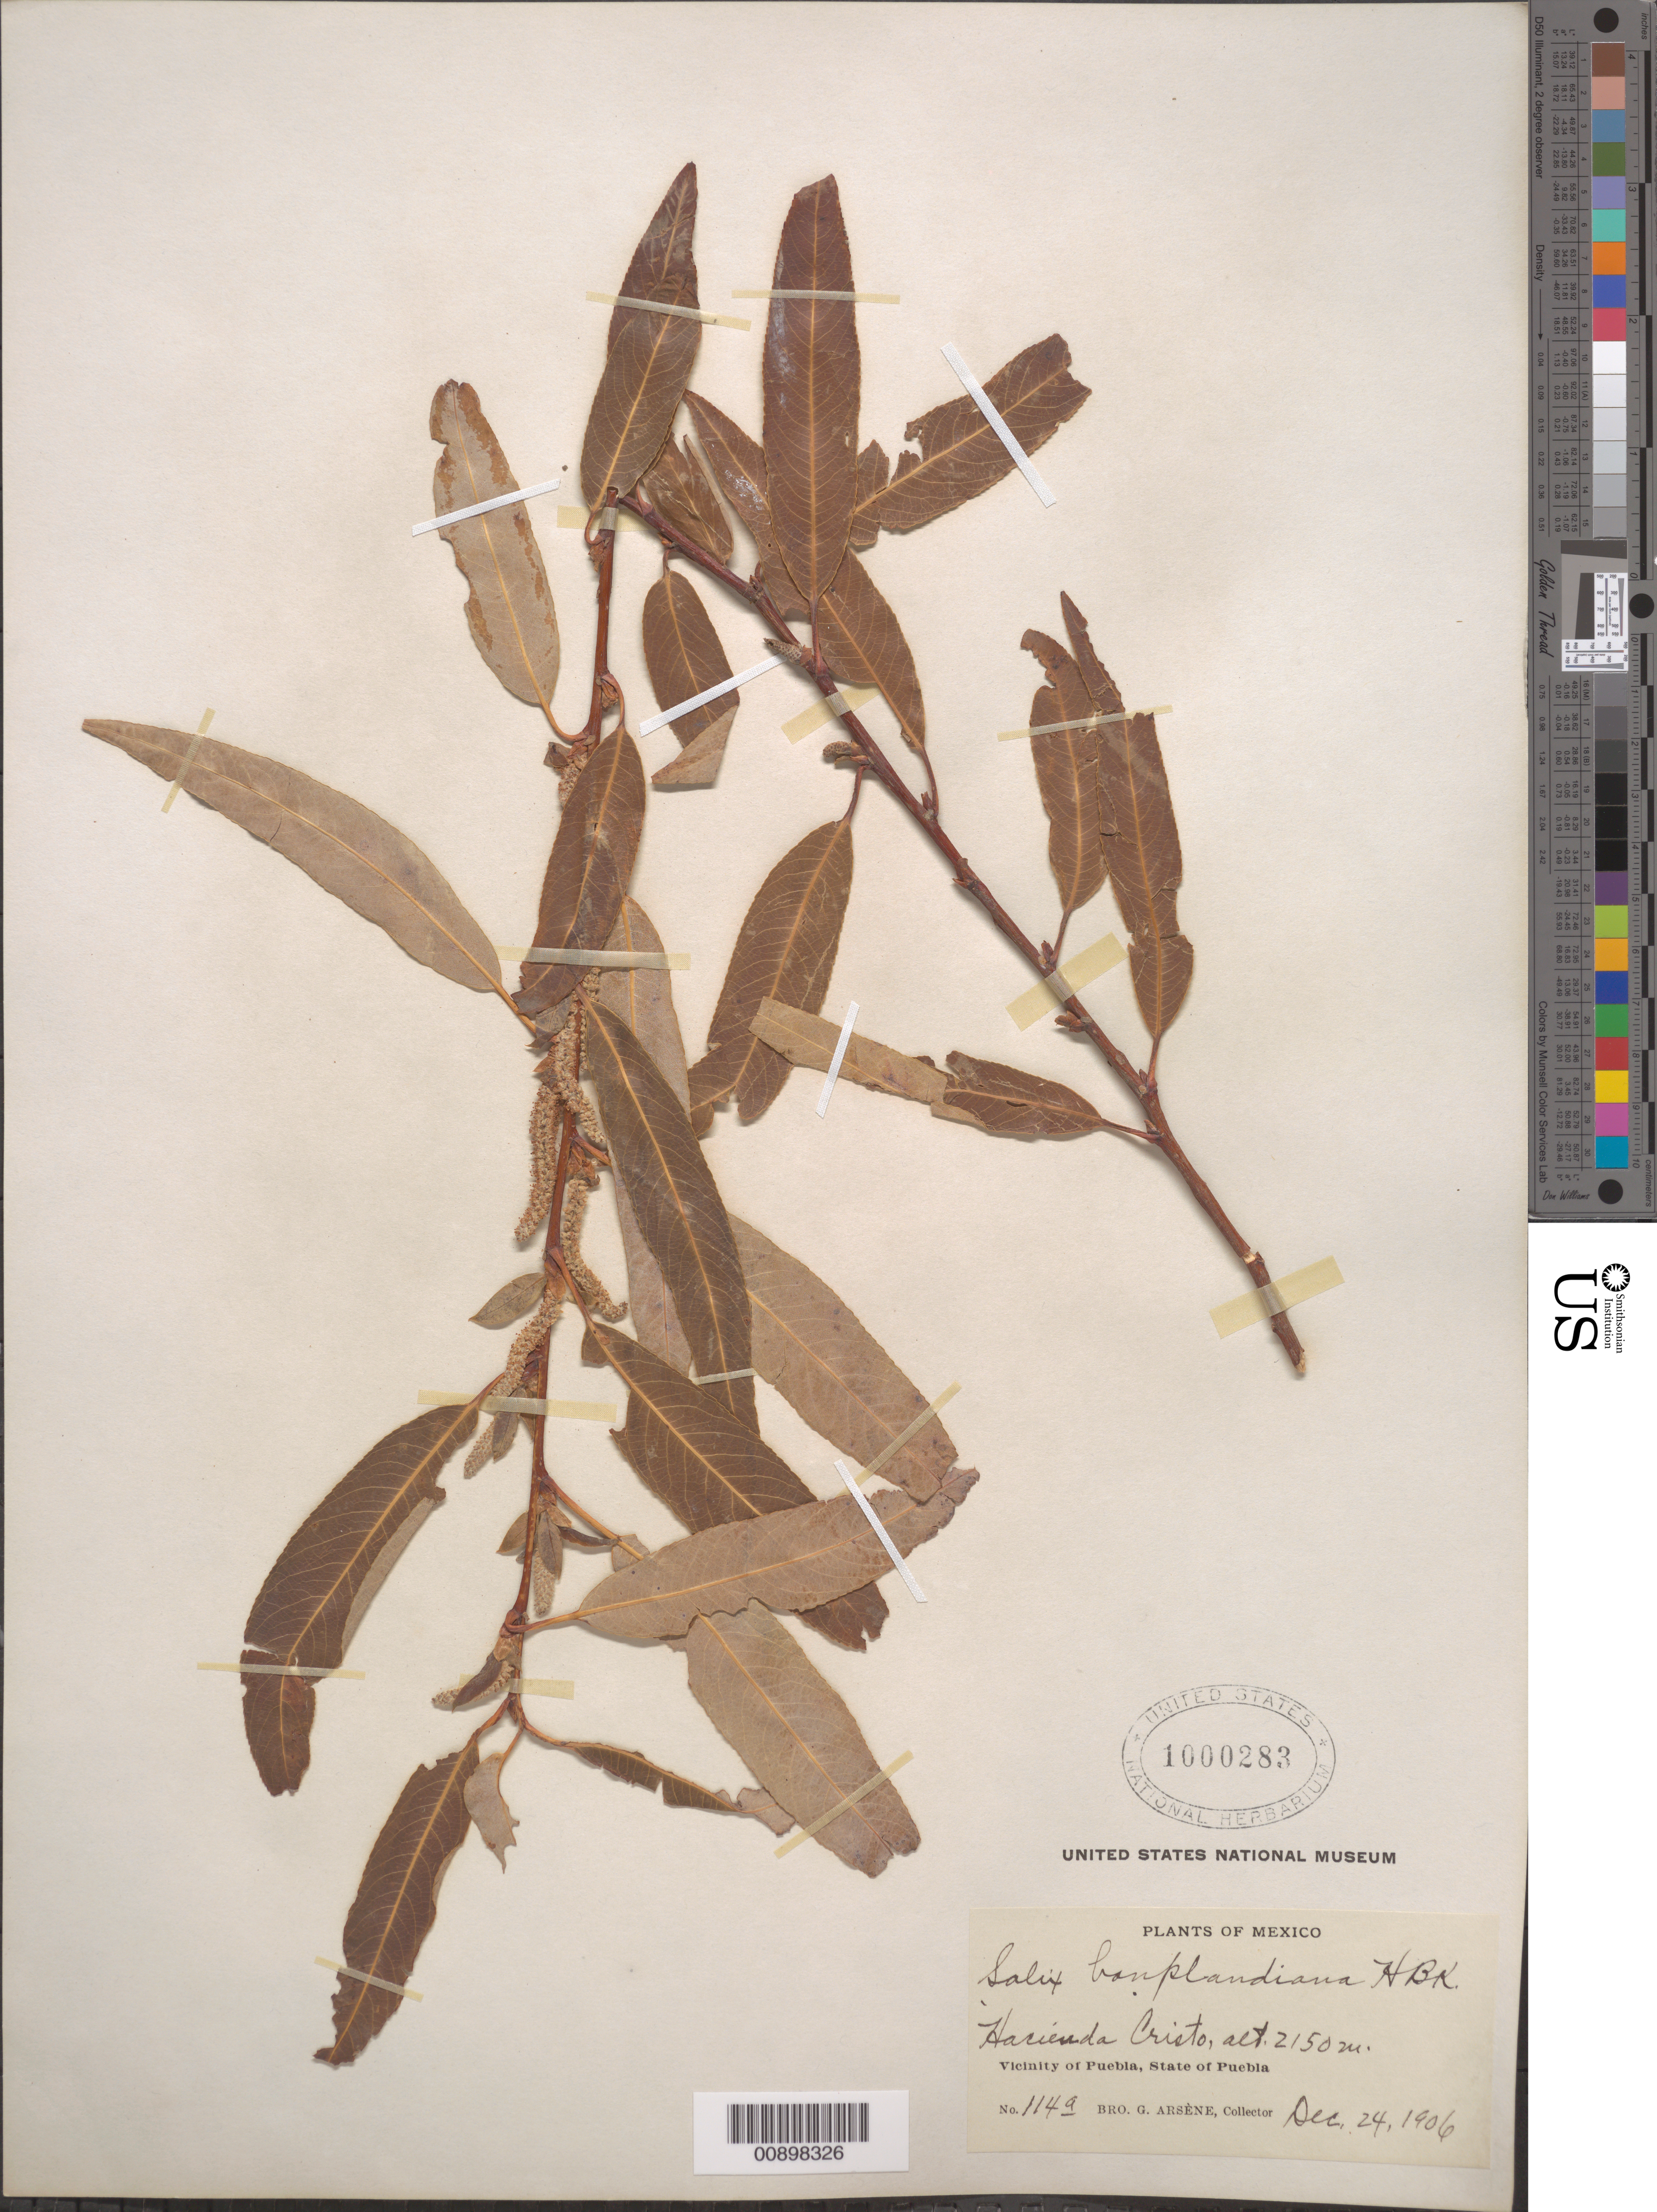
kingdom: Plantae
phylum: Tracheophyta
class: Magnoliopsida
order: Malpighiales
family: Salicaceae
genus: Salix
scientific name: Salix bonplandiana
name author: Kunth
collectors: Bro. G. Arsène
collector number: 114 a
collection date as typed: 24 Dec 1906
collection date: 1906-12-24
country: Mexico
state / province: Puebla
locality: Hacienda Cristo. Vicinity of Puebla, State of Puebla.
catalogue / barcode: US 1000283